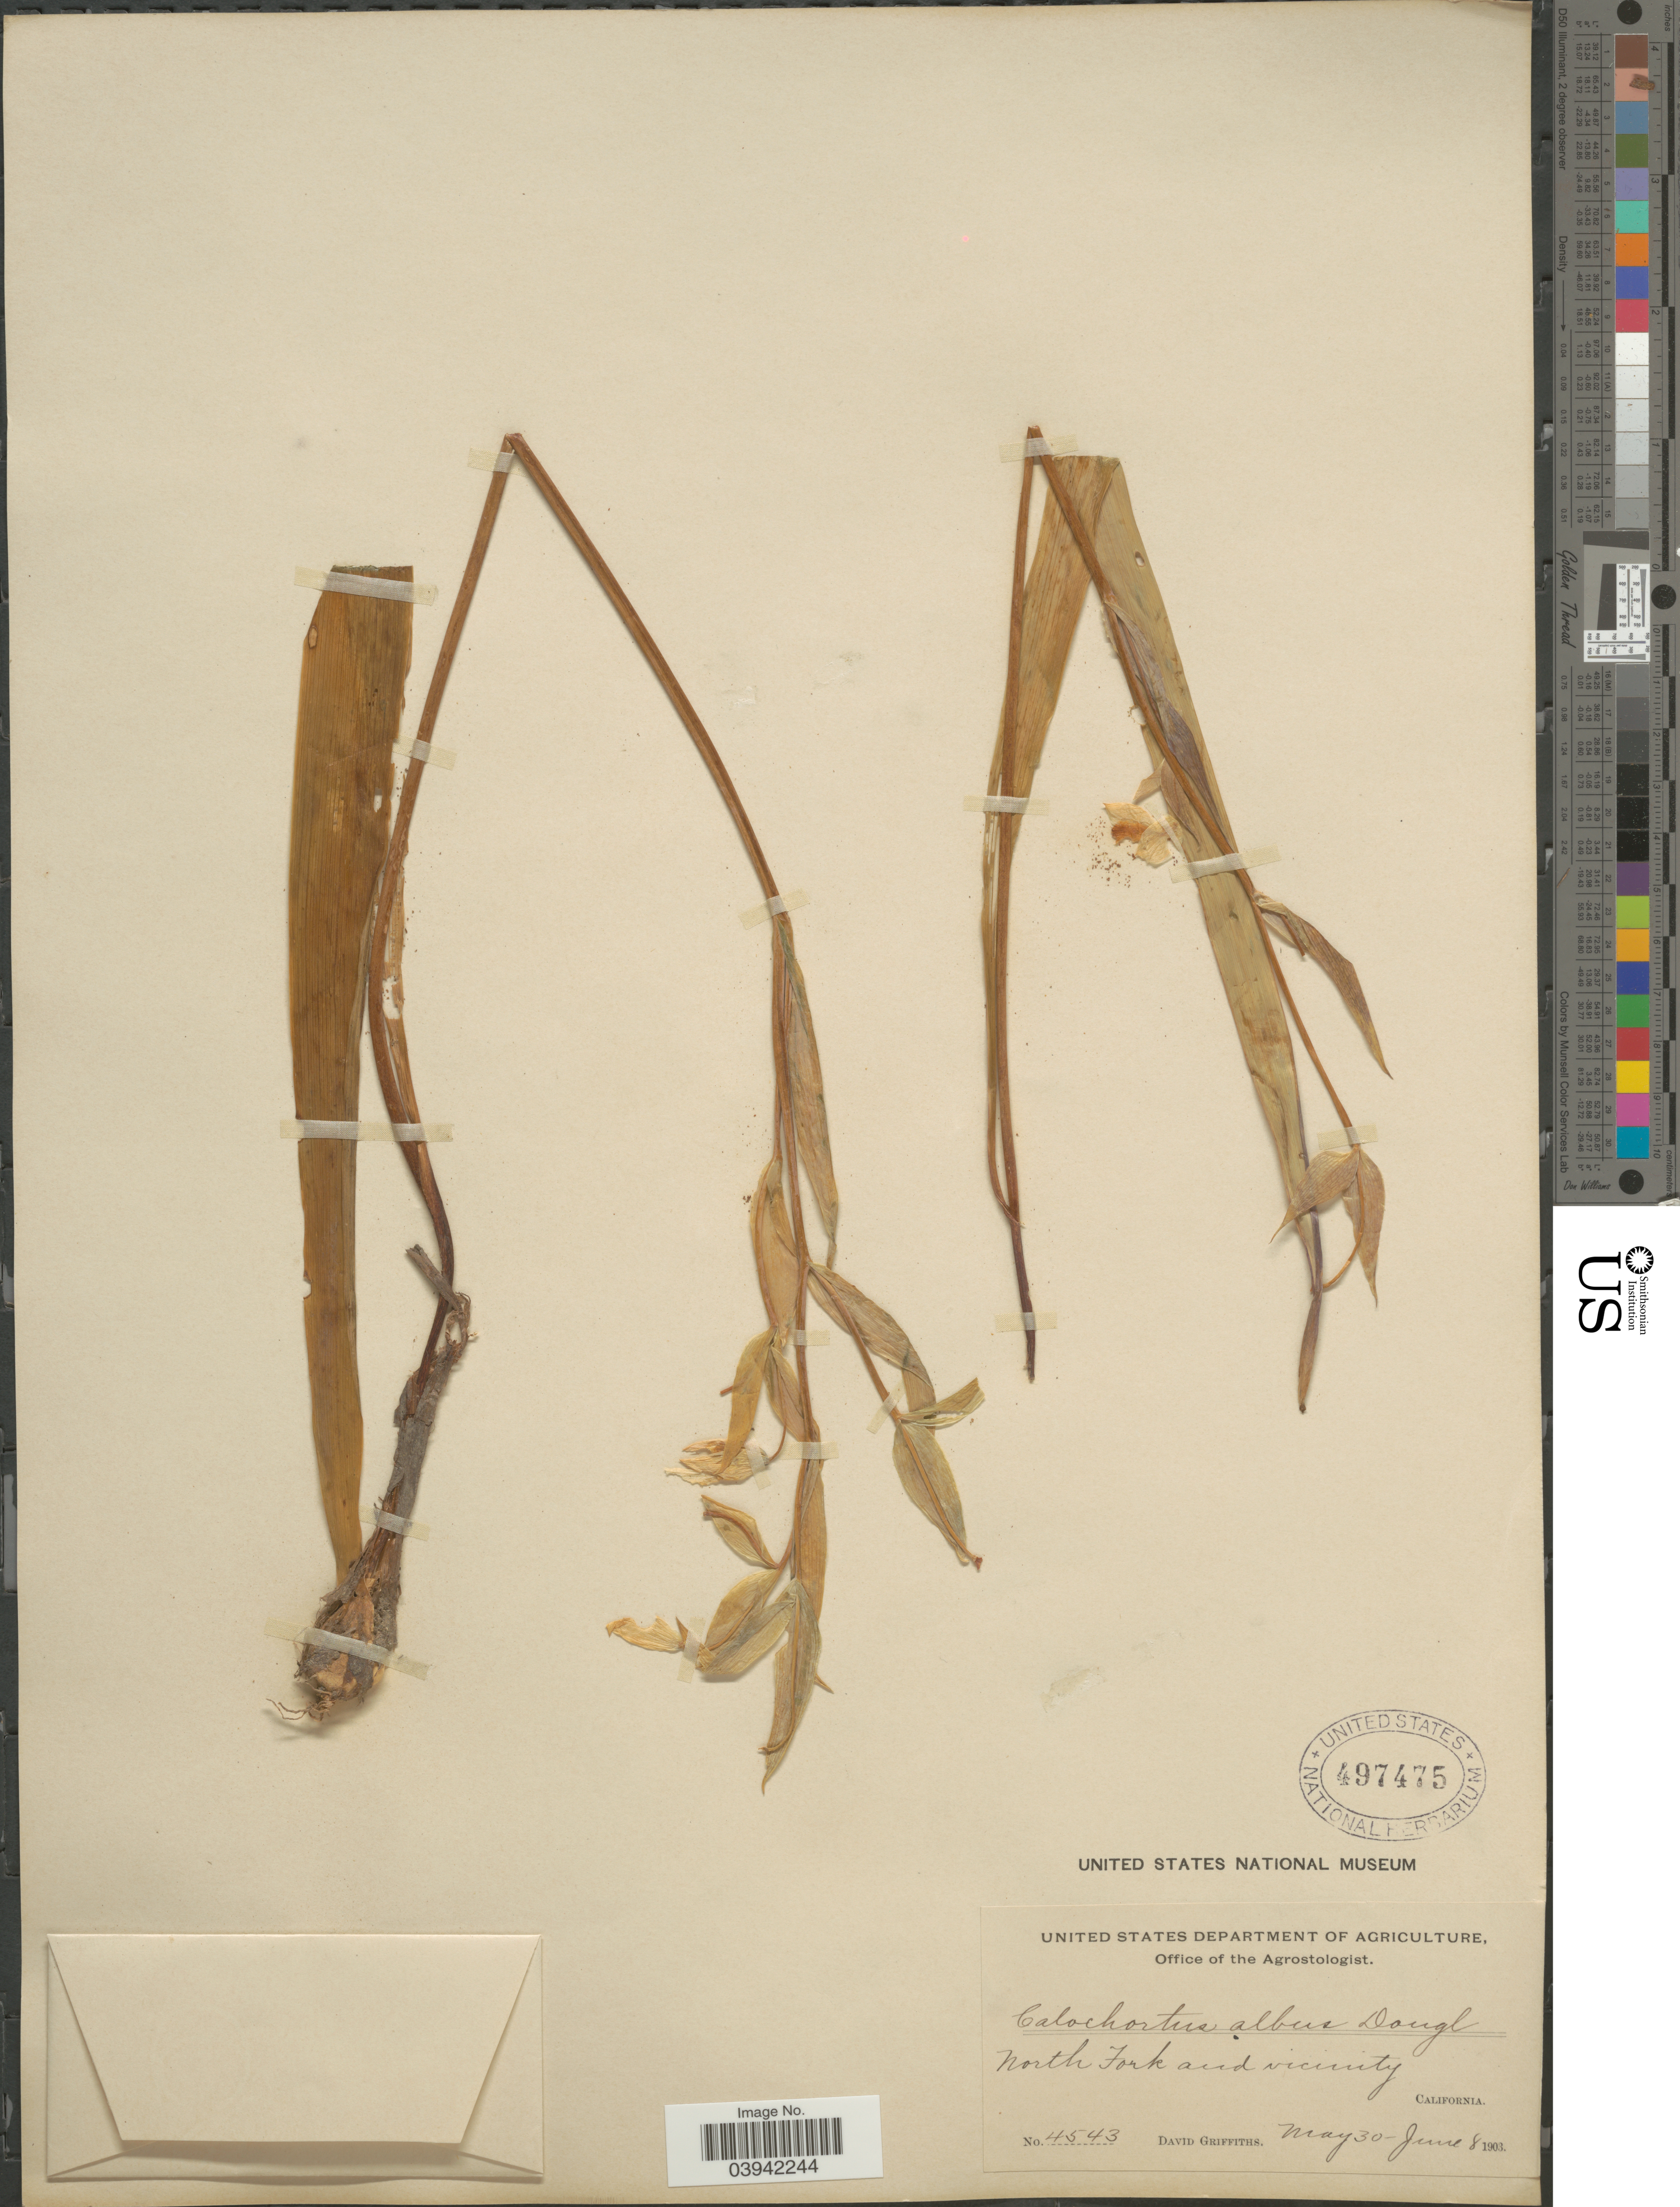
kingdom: Plantae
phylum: Tracheophyta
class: Liliopsida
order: Liliales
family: Liliaceae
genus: Calochortus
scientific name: Calochortus albus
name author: (Benth.) Douglas ex Benth.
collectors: D. Griffiths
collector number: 4543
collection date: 1903-05-30/1903-06-08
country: United States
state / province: California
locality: North Fork and vicinity.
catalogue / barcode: US 497475